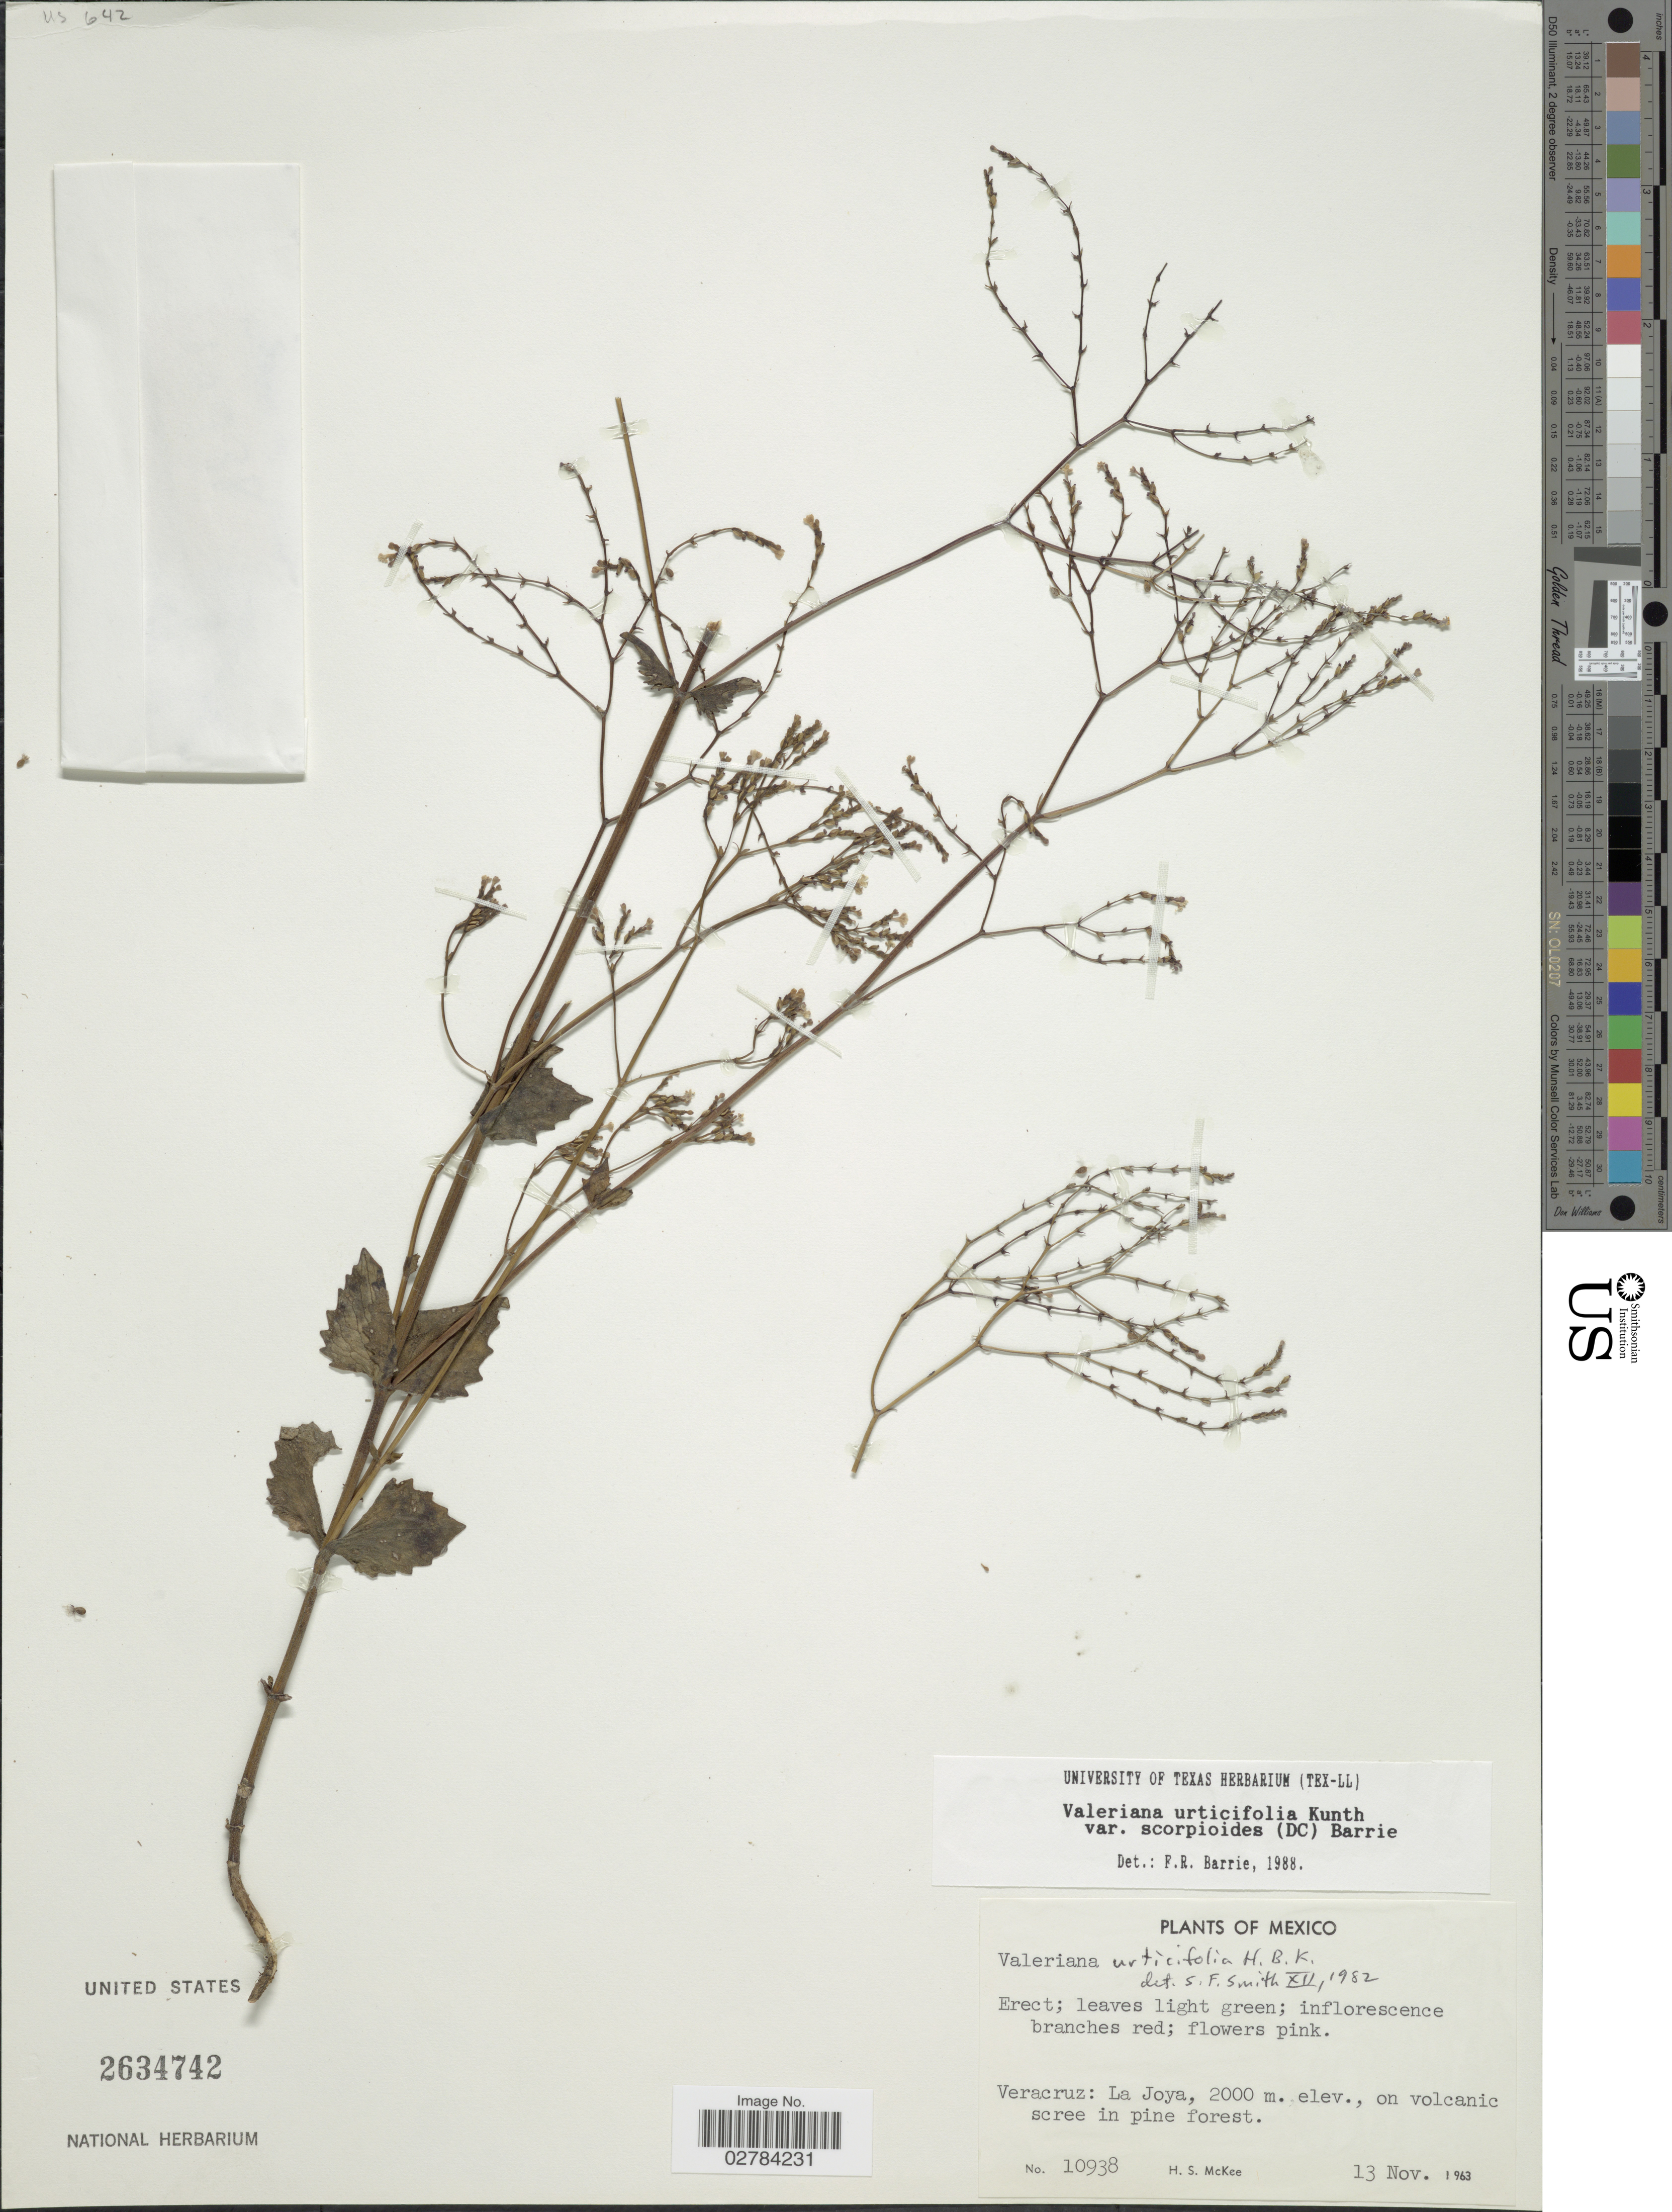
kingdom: Plantae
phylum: Tracheophyta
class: Magnoliopsida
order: Dipsacales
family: Caprifoliaceae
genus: Valeriana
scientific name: Valeriana urticifolia var. scorpioides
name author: (DC.) Barrie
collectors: H. S. McKee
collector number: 10938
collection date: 1963-11-13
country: Mexico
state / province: Veracruz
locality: Veracruz, La Joya.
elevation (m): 2000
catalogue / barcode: US 2634742